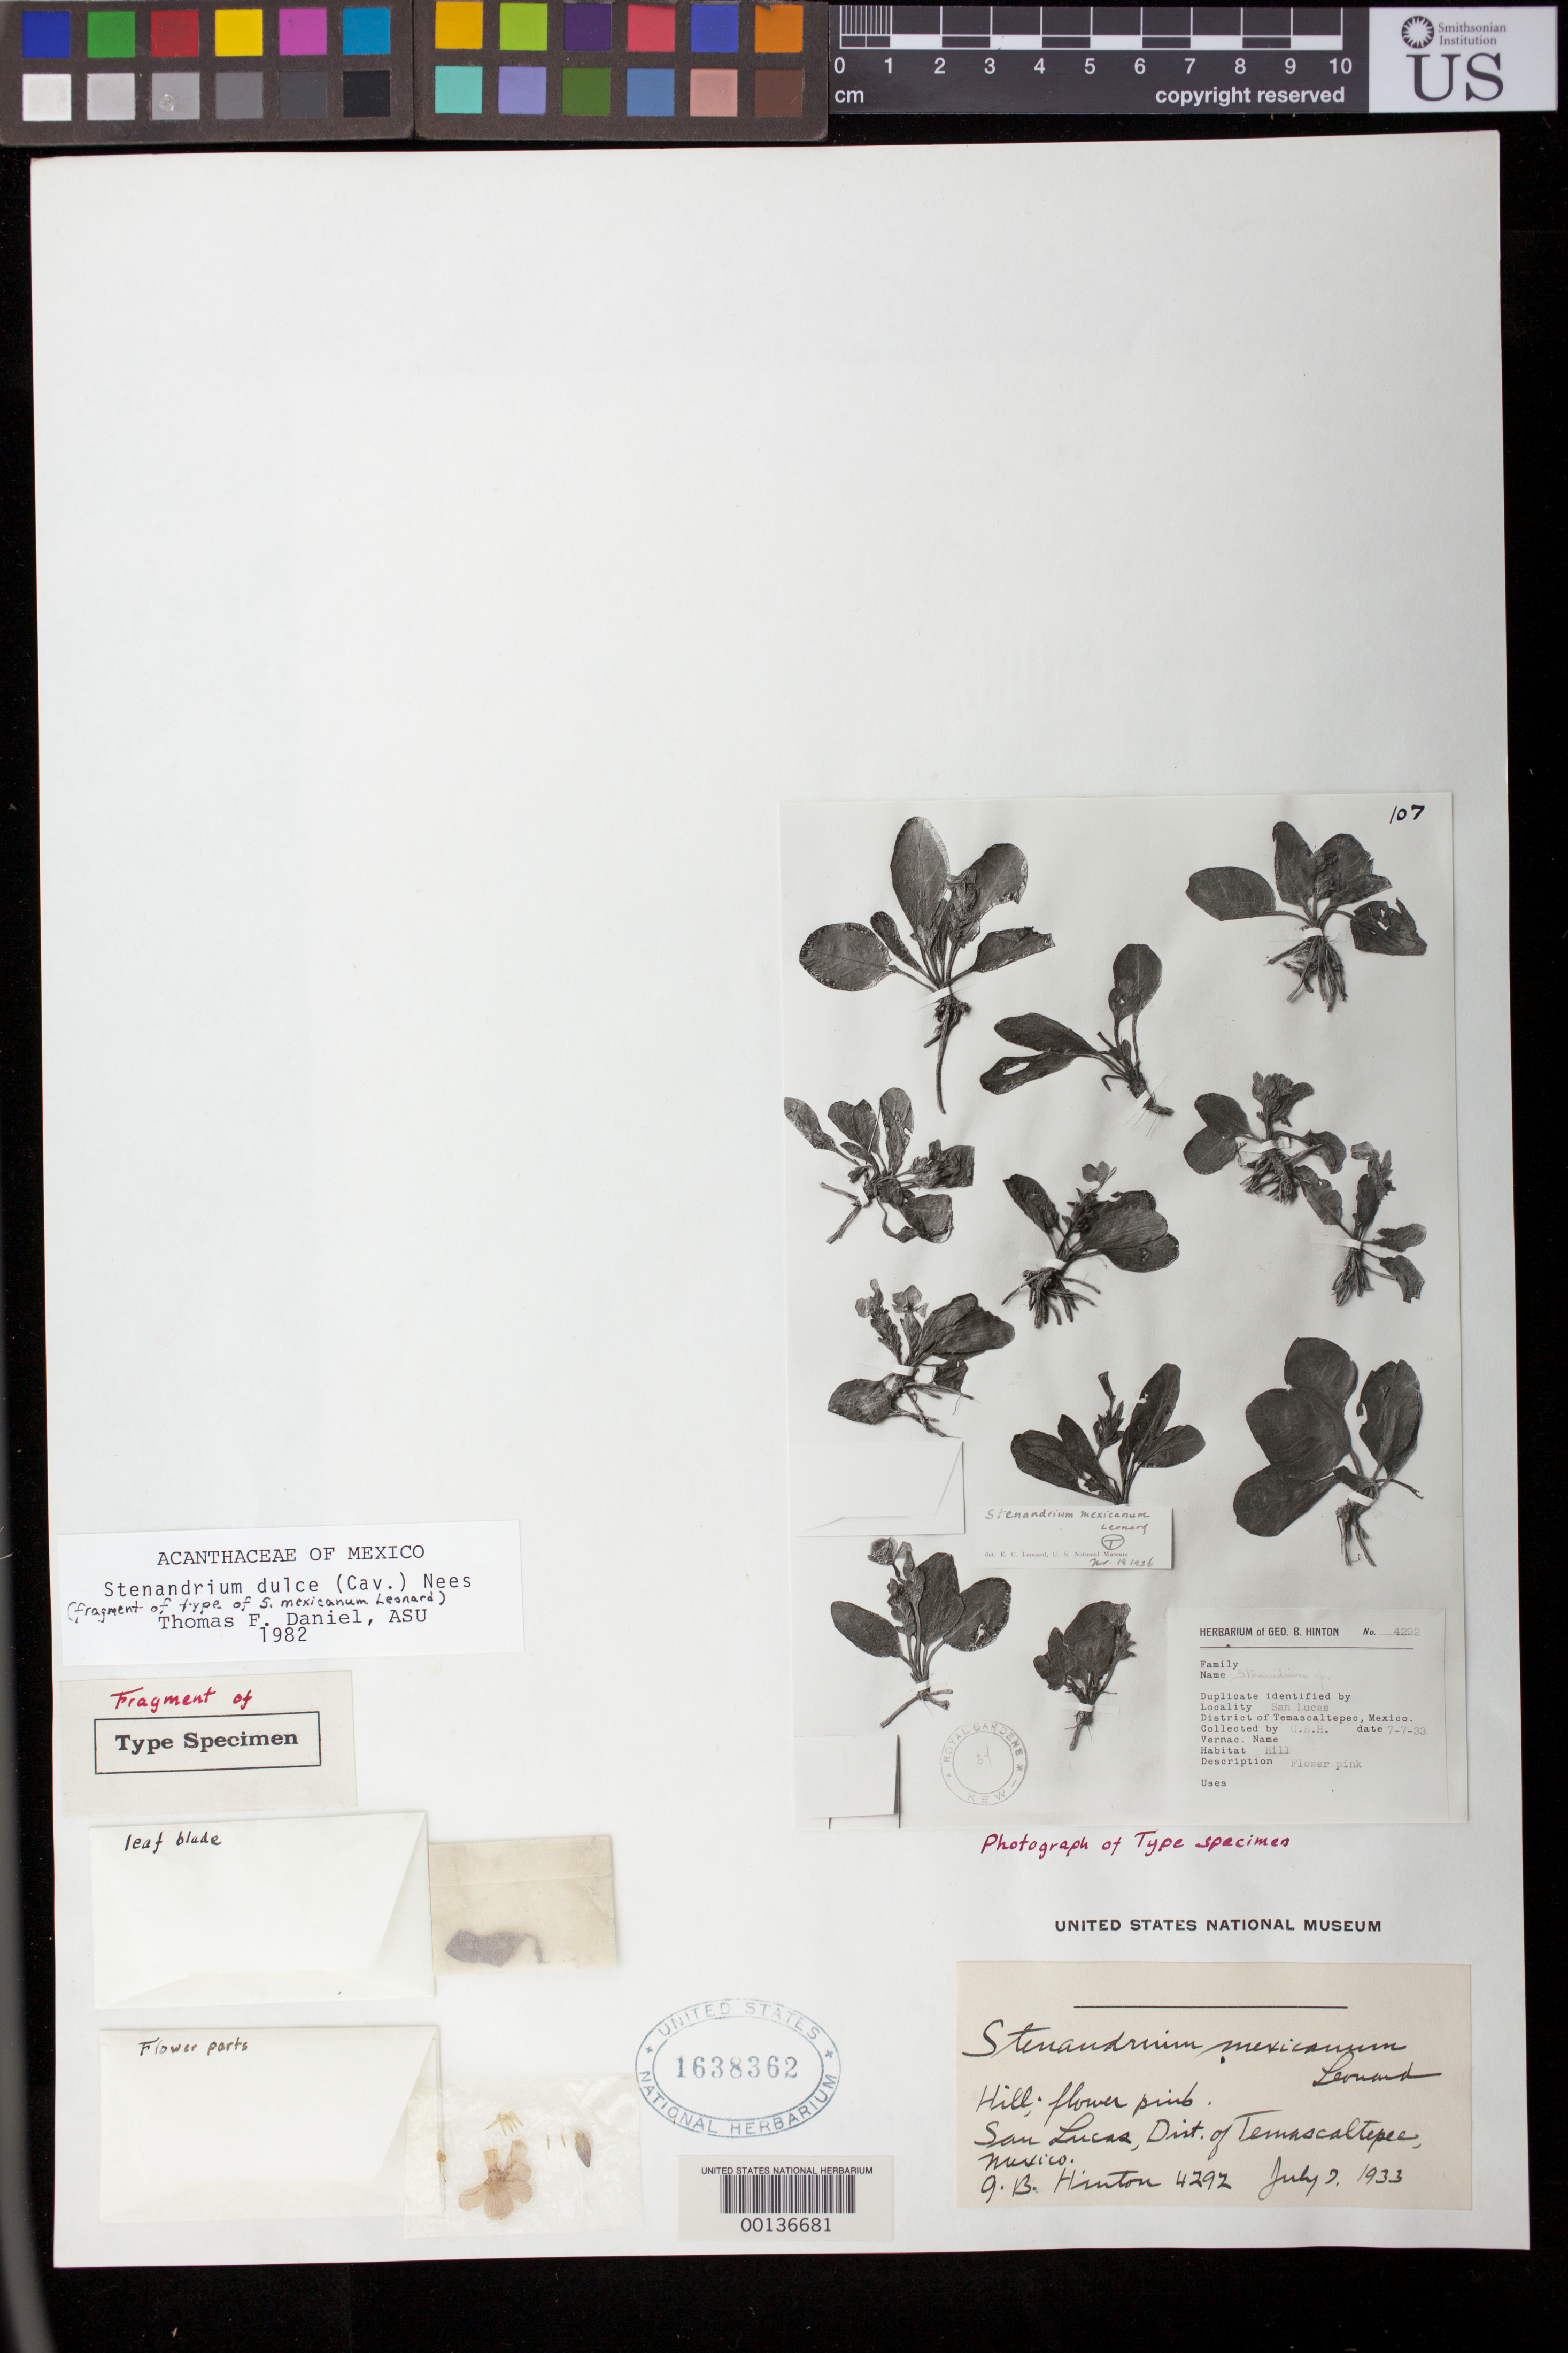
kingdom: Plantae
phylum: Tracheophyta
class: Magnoliopsida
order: Lamiales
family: Acanthaceae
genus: Stenandrium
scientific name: Stenandrium mexicanum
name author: Leonard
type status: Isotype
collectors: G. B. Hinton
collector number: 4292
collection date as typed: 07 Jul 1933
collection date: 1933-07-07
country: Mexico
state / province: México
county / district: Temascaltepec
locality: San Lucas.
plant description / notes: Photograph and fragmentary material of type specimen ex herb. Kew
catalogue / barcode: US 1638362